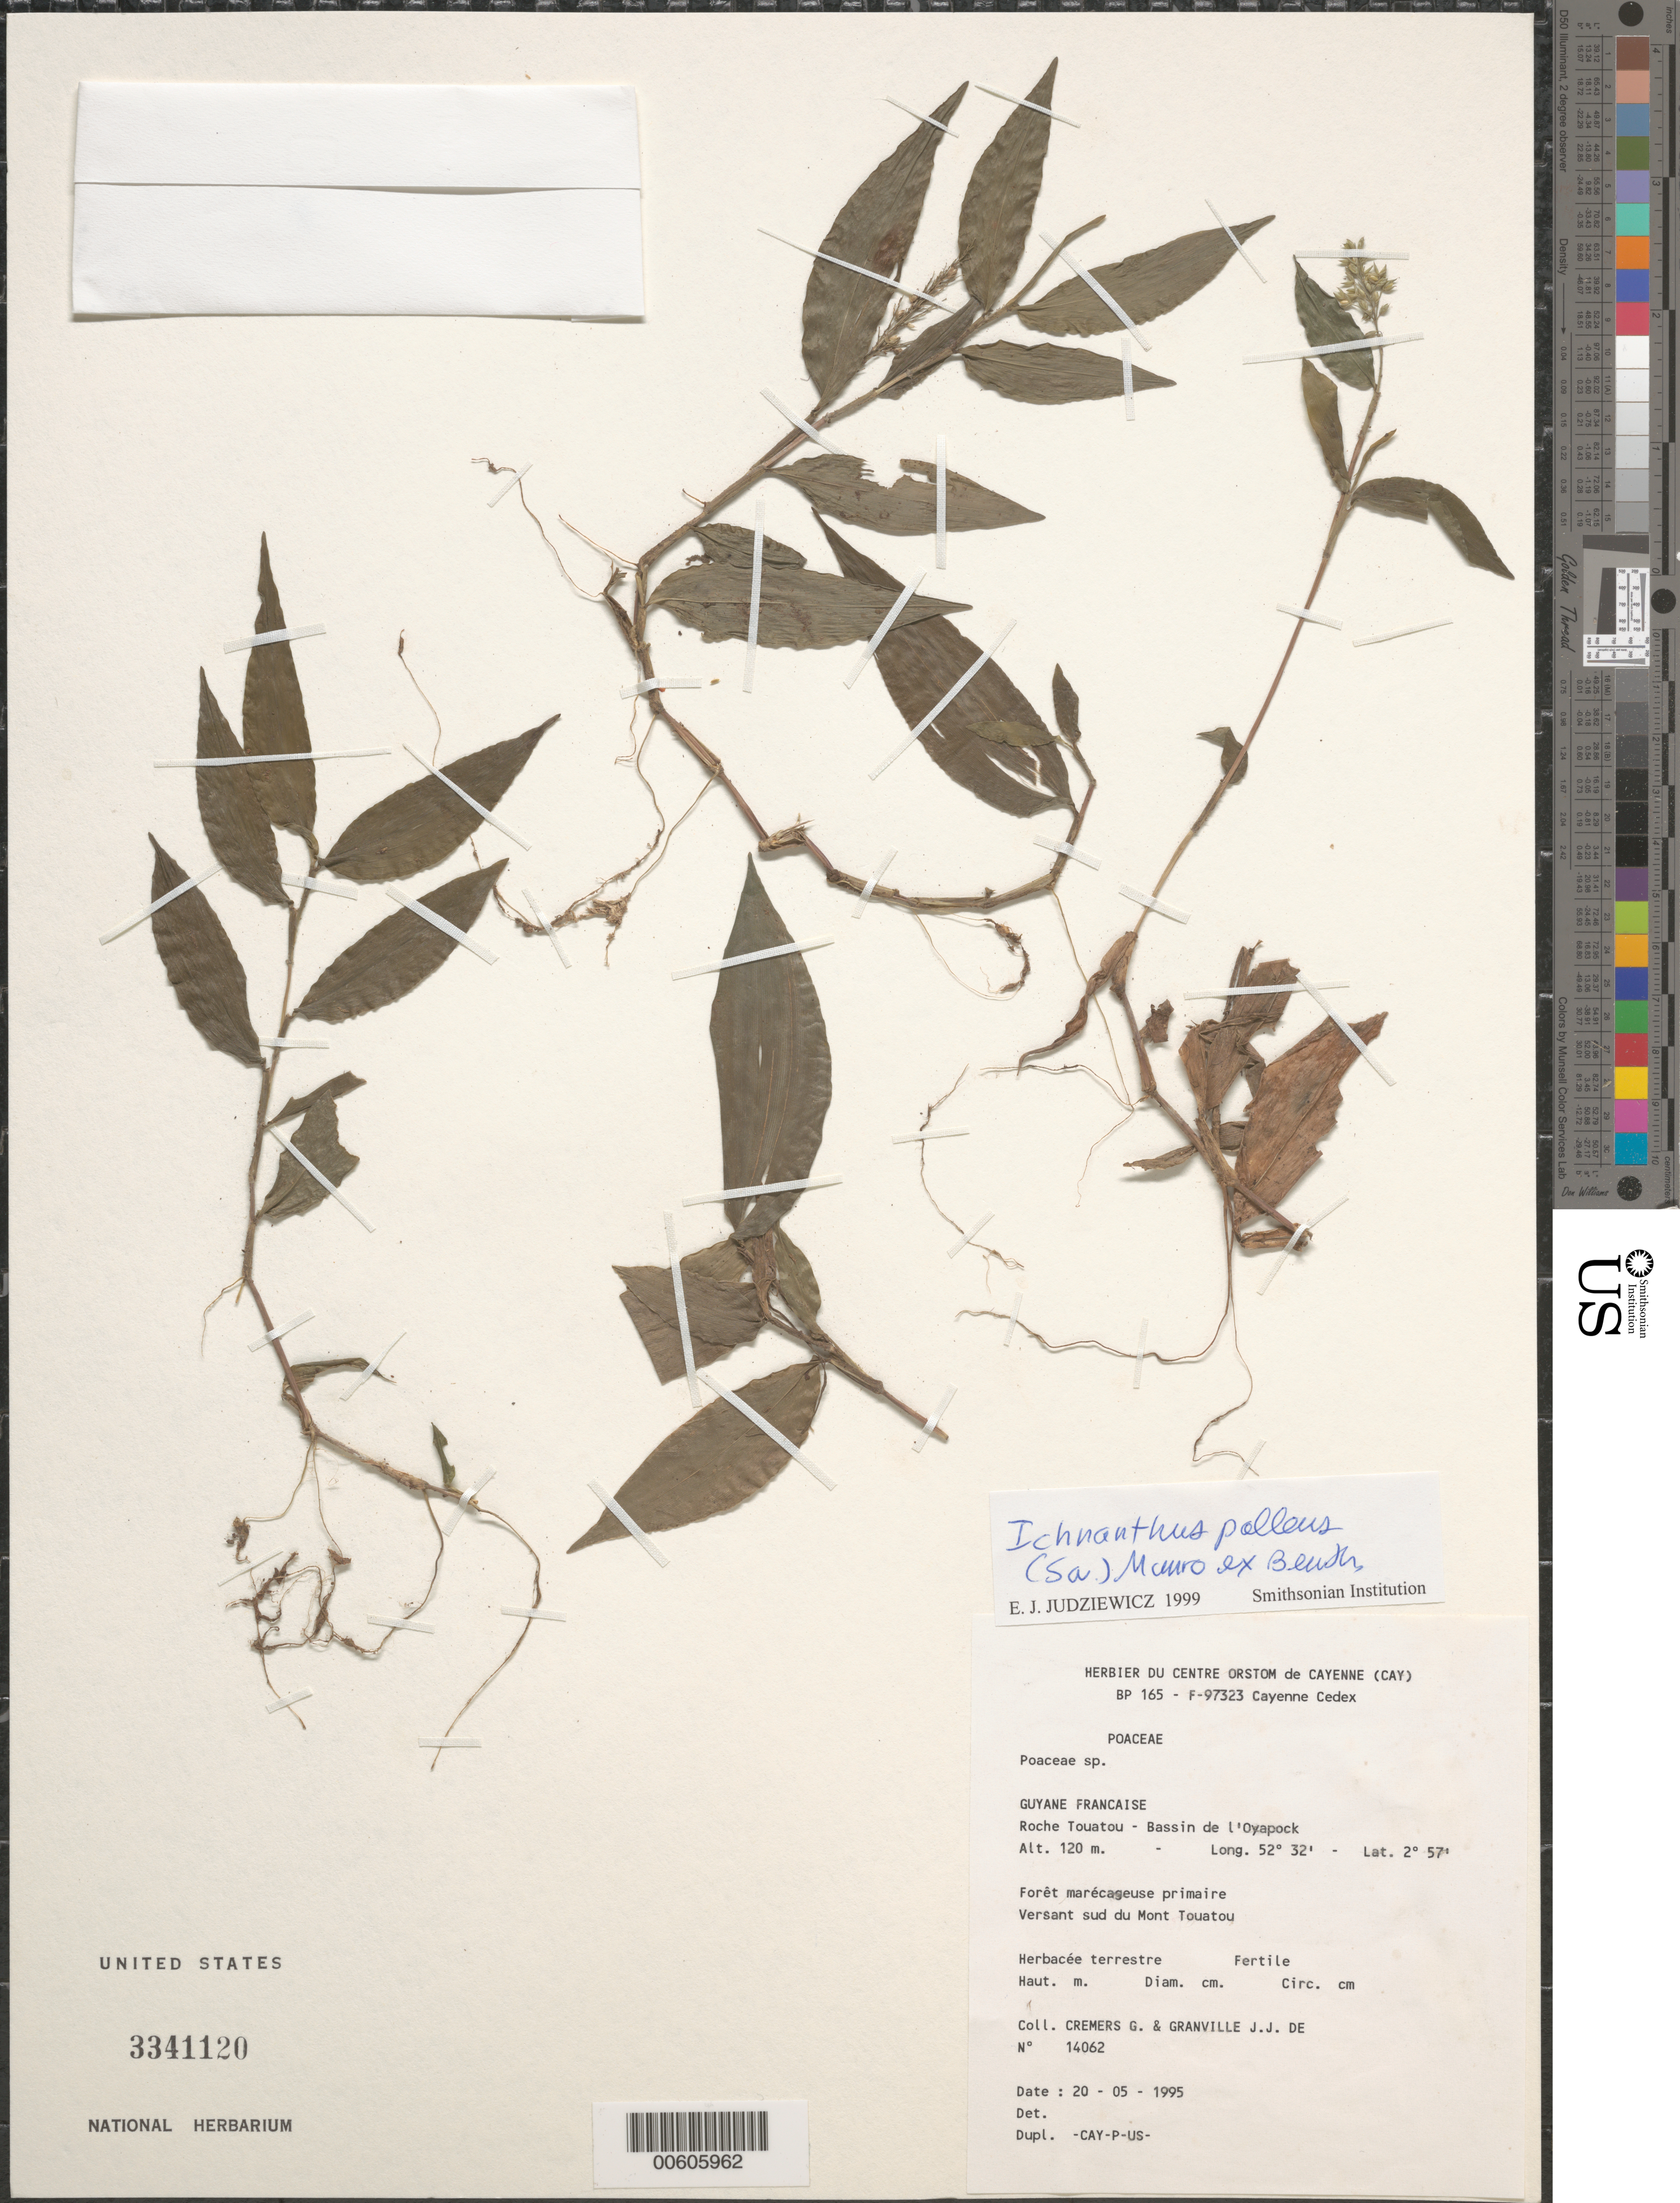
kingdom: Plantae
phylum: Tracheophyta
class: Liliopsida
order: Poales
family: Poaceae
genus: Ichnanthus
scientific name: Ichnanthus pallens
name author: (Sw.) Munro ex Benth.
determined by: Judziewicz, E. J.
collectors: G. Cremers & J.-J. de Granville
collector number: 14062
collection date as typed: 20-May-95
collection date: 1995-05-20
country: French Guiana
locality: Roche Touatou, Bassin de l'Oyapock, versant sud du Mont Touatou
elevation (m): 120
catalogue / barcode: US 3341120